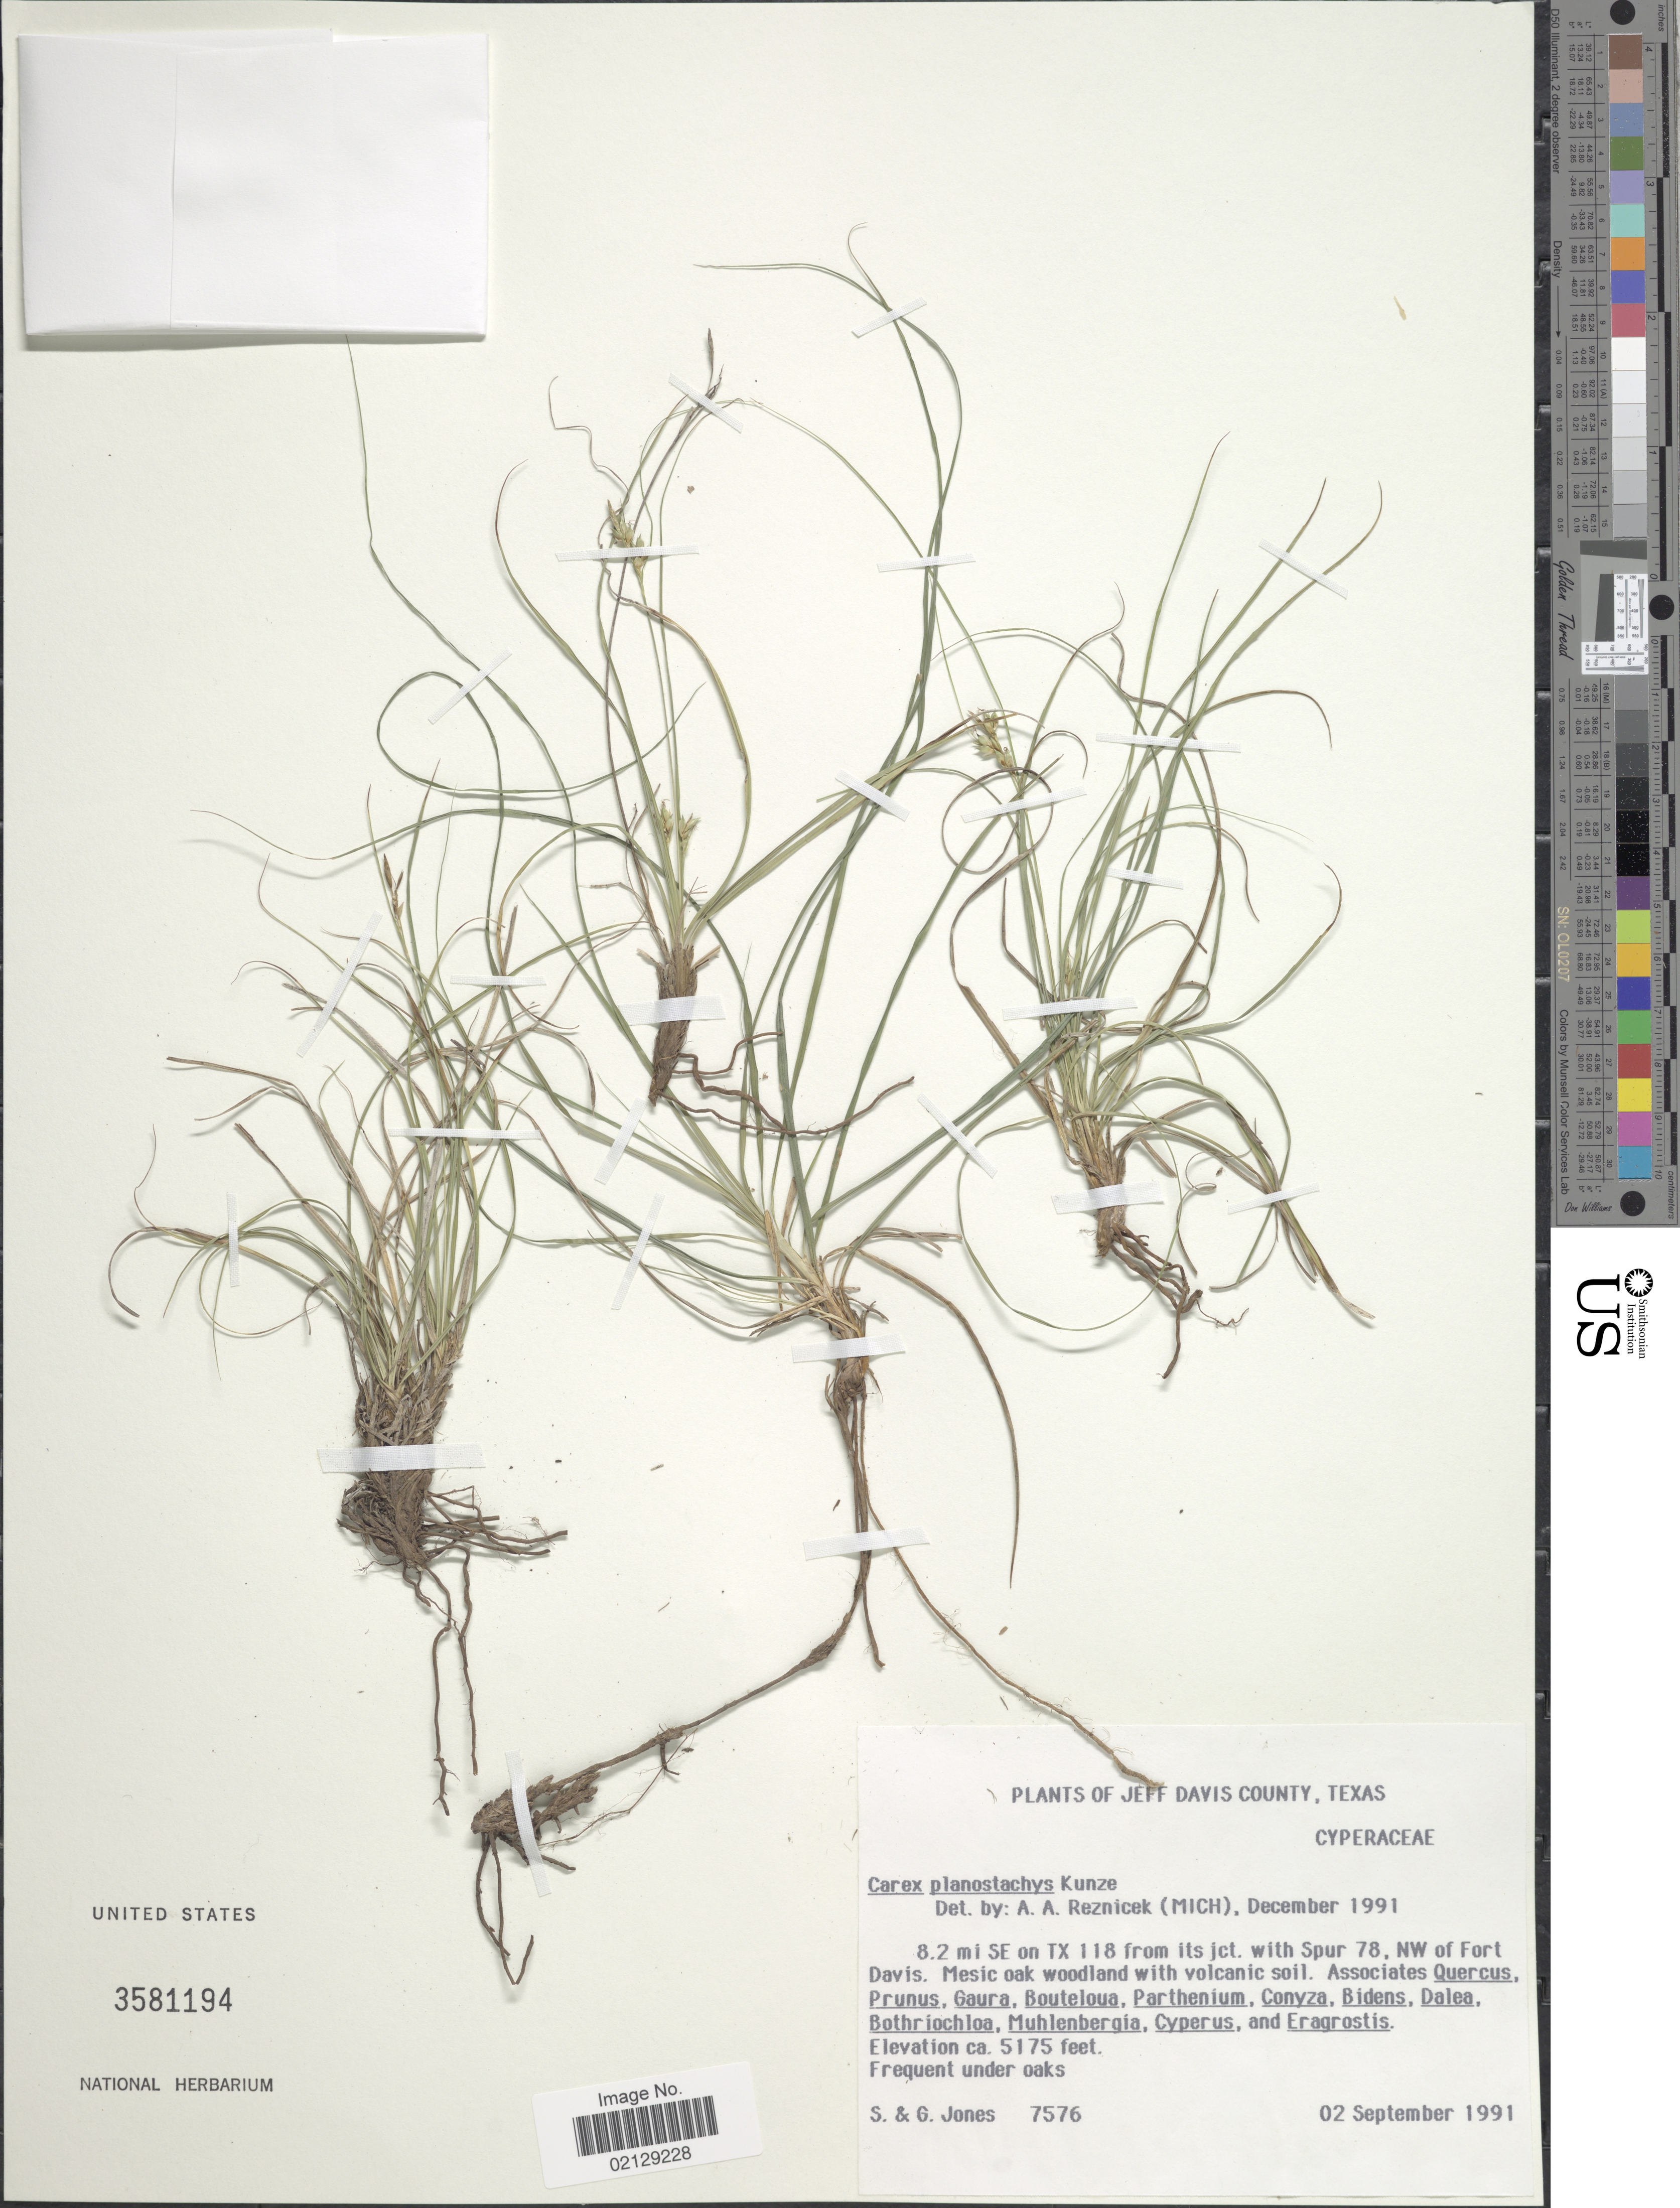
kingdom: Plantae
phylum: Tracheophyta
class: Liliopsida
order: Poales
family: Cyperaceae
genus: Carex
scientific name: Carex planostachys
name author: Kunze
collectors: S. Jones & G. Jones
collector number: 7576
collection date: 1991-09-02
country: United States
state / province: Texas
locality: Jeff Davis County, Texas, 8.2 mi SE on TX 118 from its jct. with Spur 78, NW of Fort Davis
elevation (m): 1577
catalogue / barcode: US 3581194